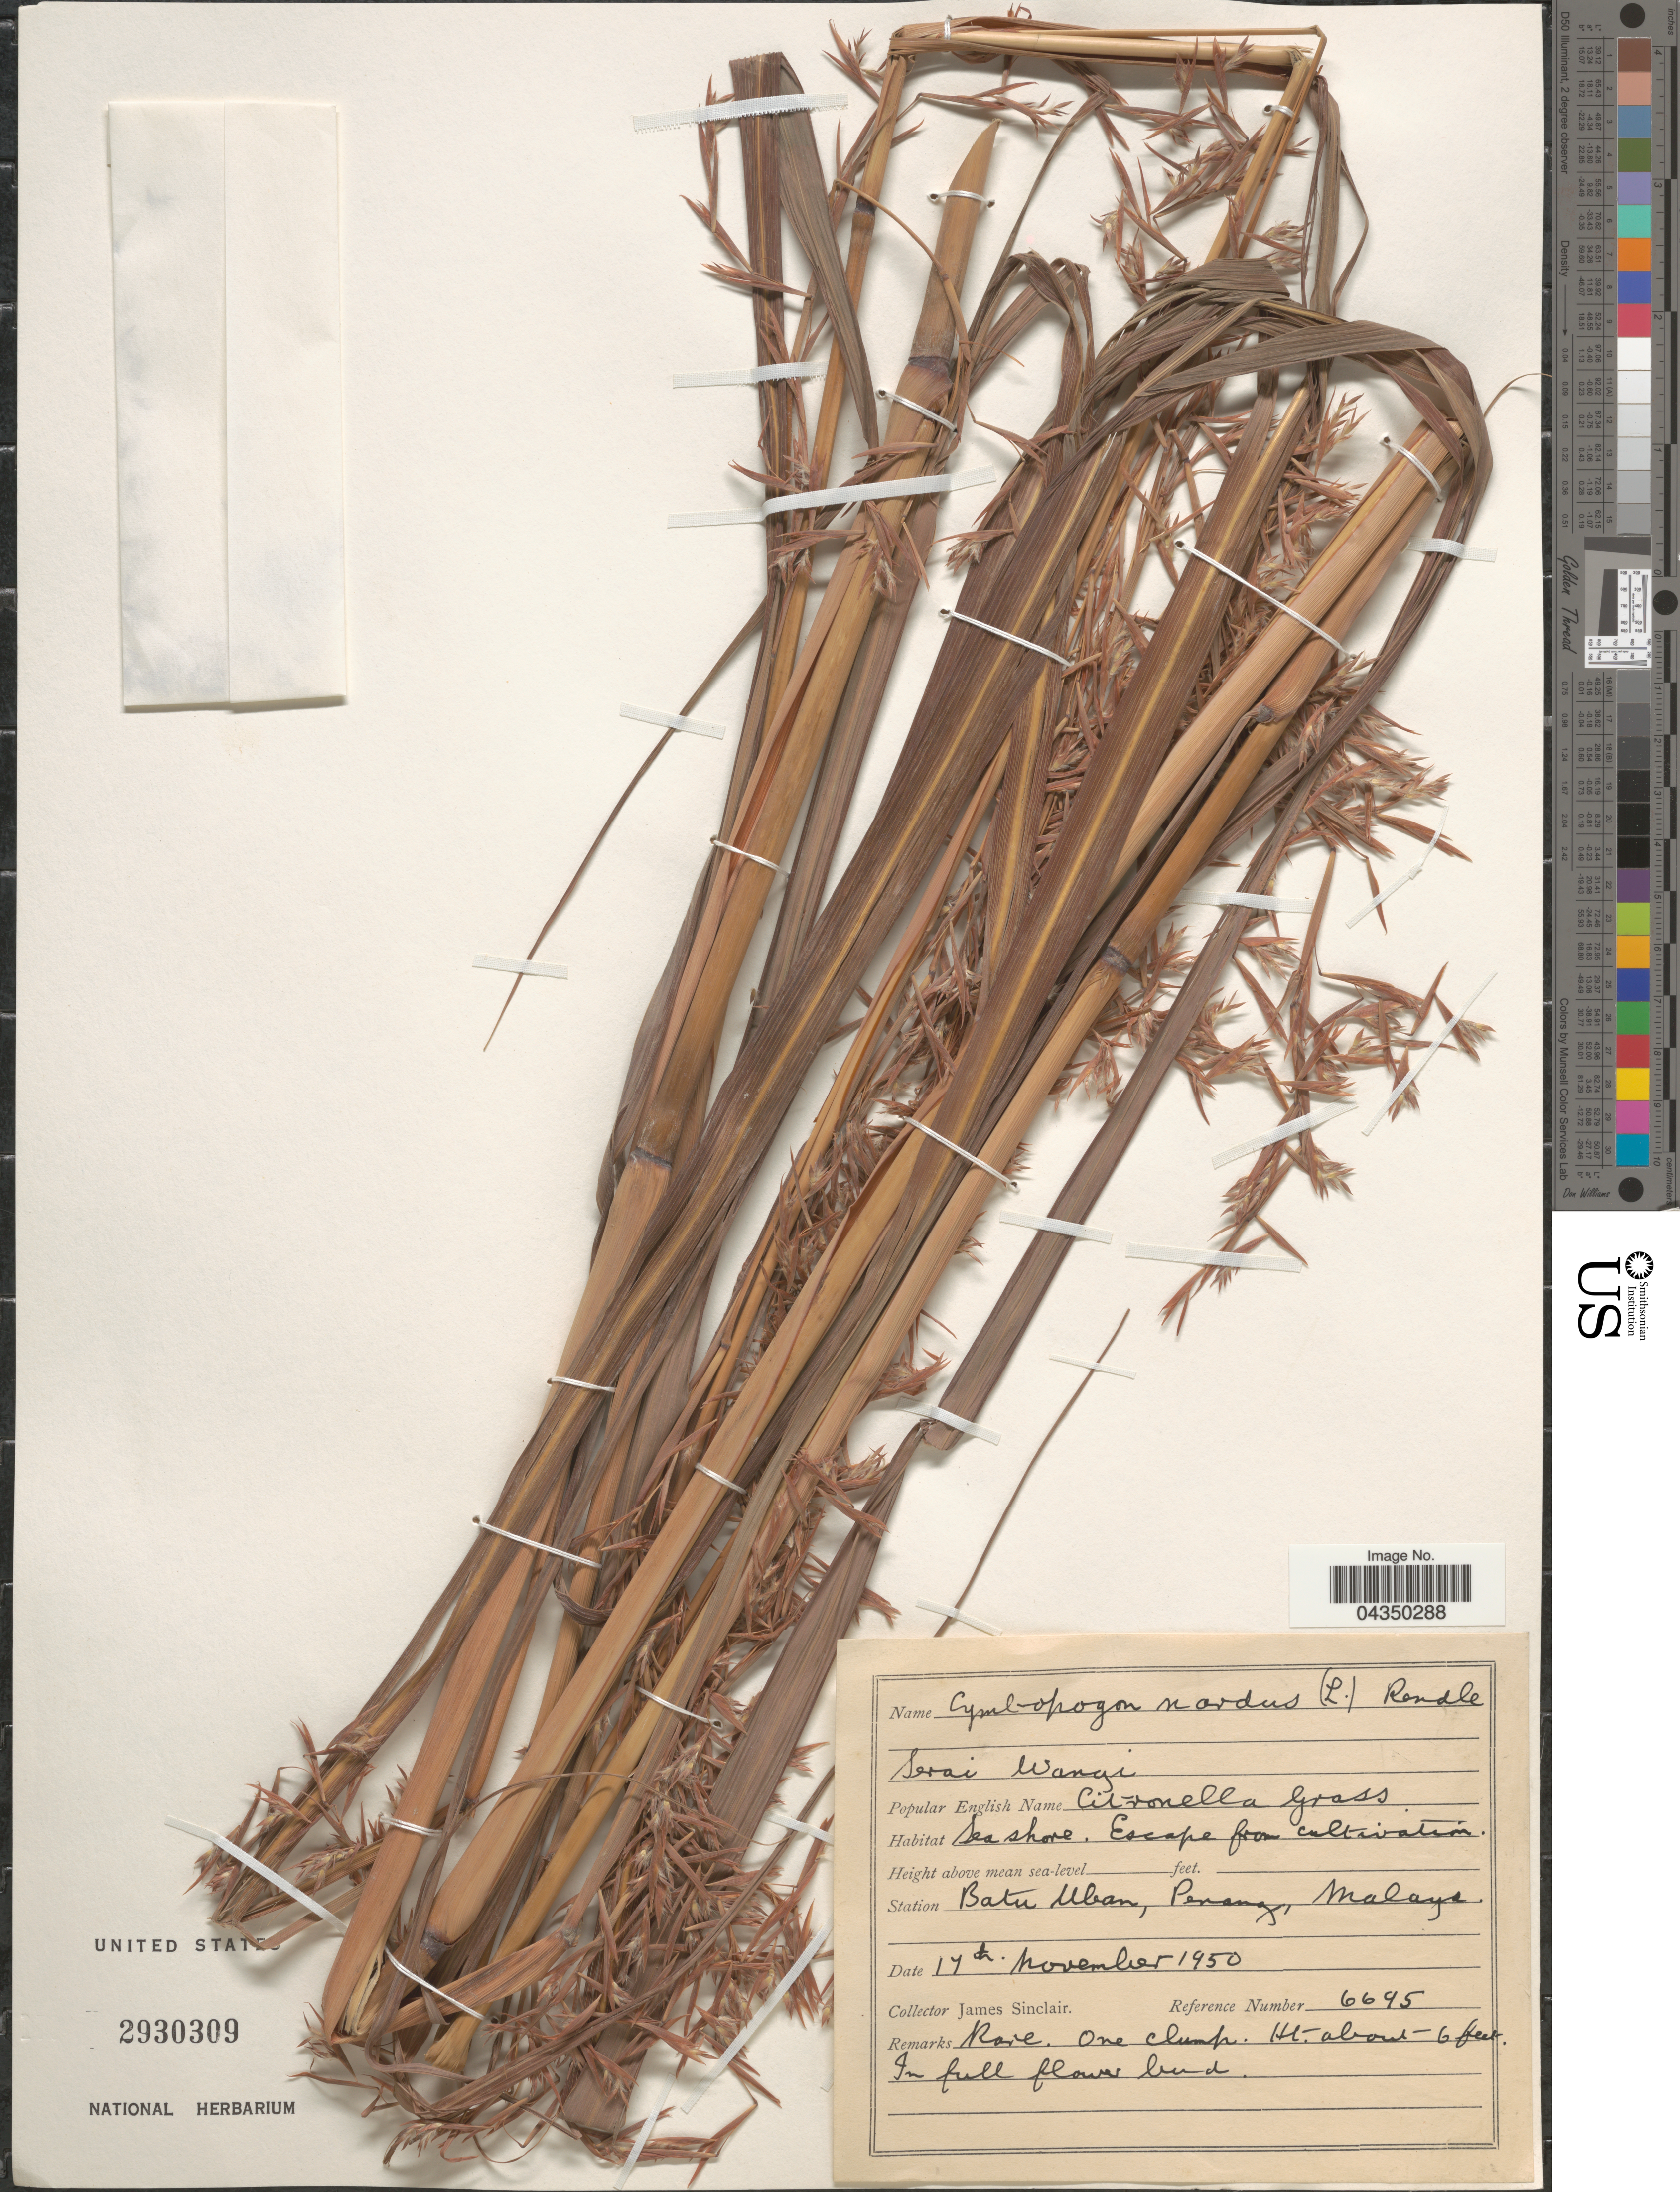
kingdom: Plantae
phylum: Tracheophyta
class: Liliopsida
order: Poales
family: Poaceae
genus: Cymbopogon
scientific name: Cymbopogon nardus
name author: (L.) Rendle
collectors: J. Sinclair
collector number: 6695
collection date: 1950-11-17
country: Malaysia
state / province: Pinang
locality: Station Batu Uban, Penang, Malaya.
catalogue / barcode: US 2930309